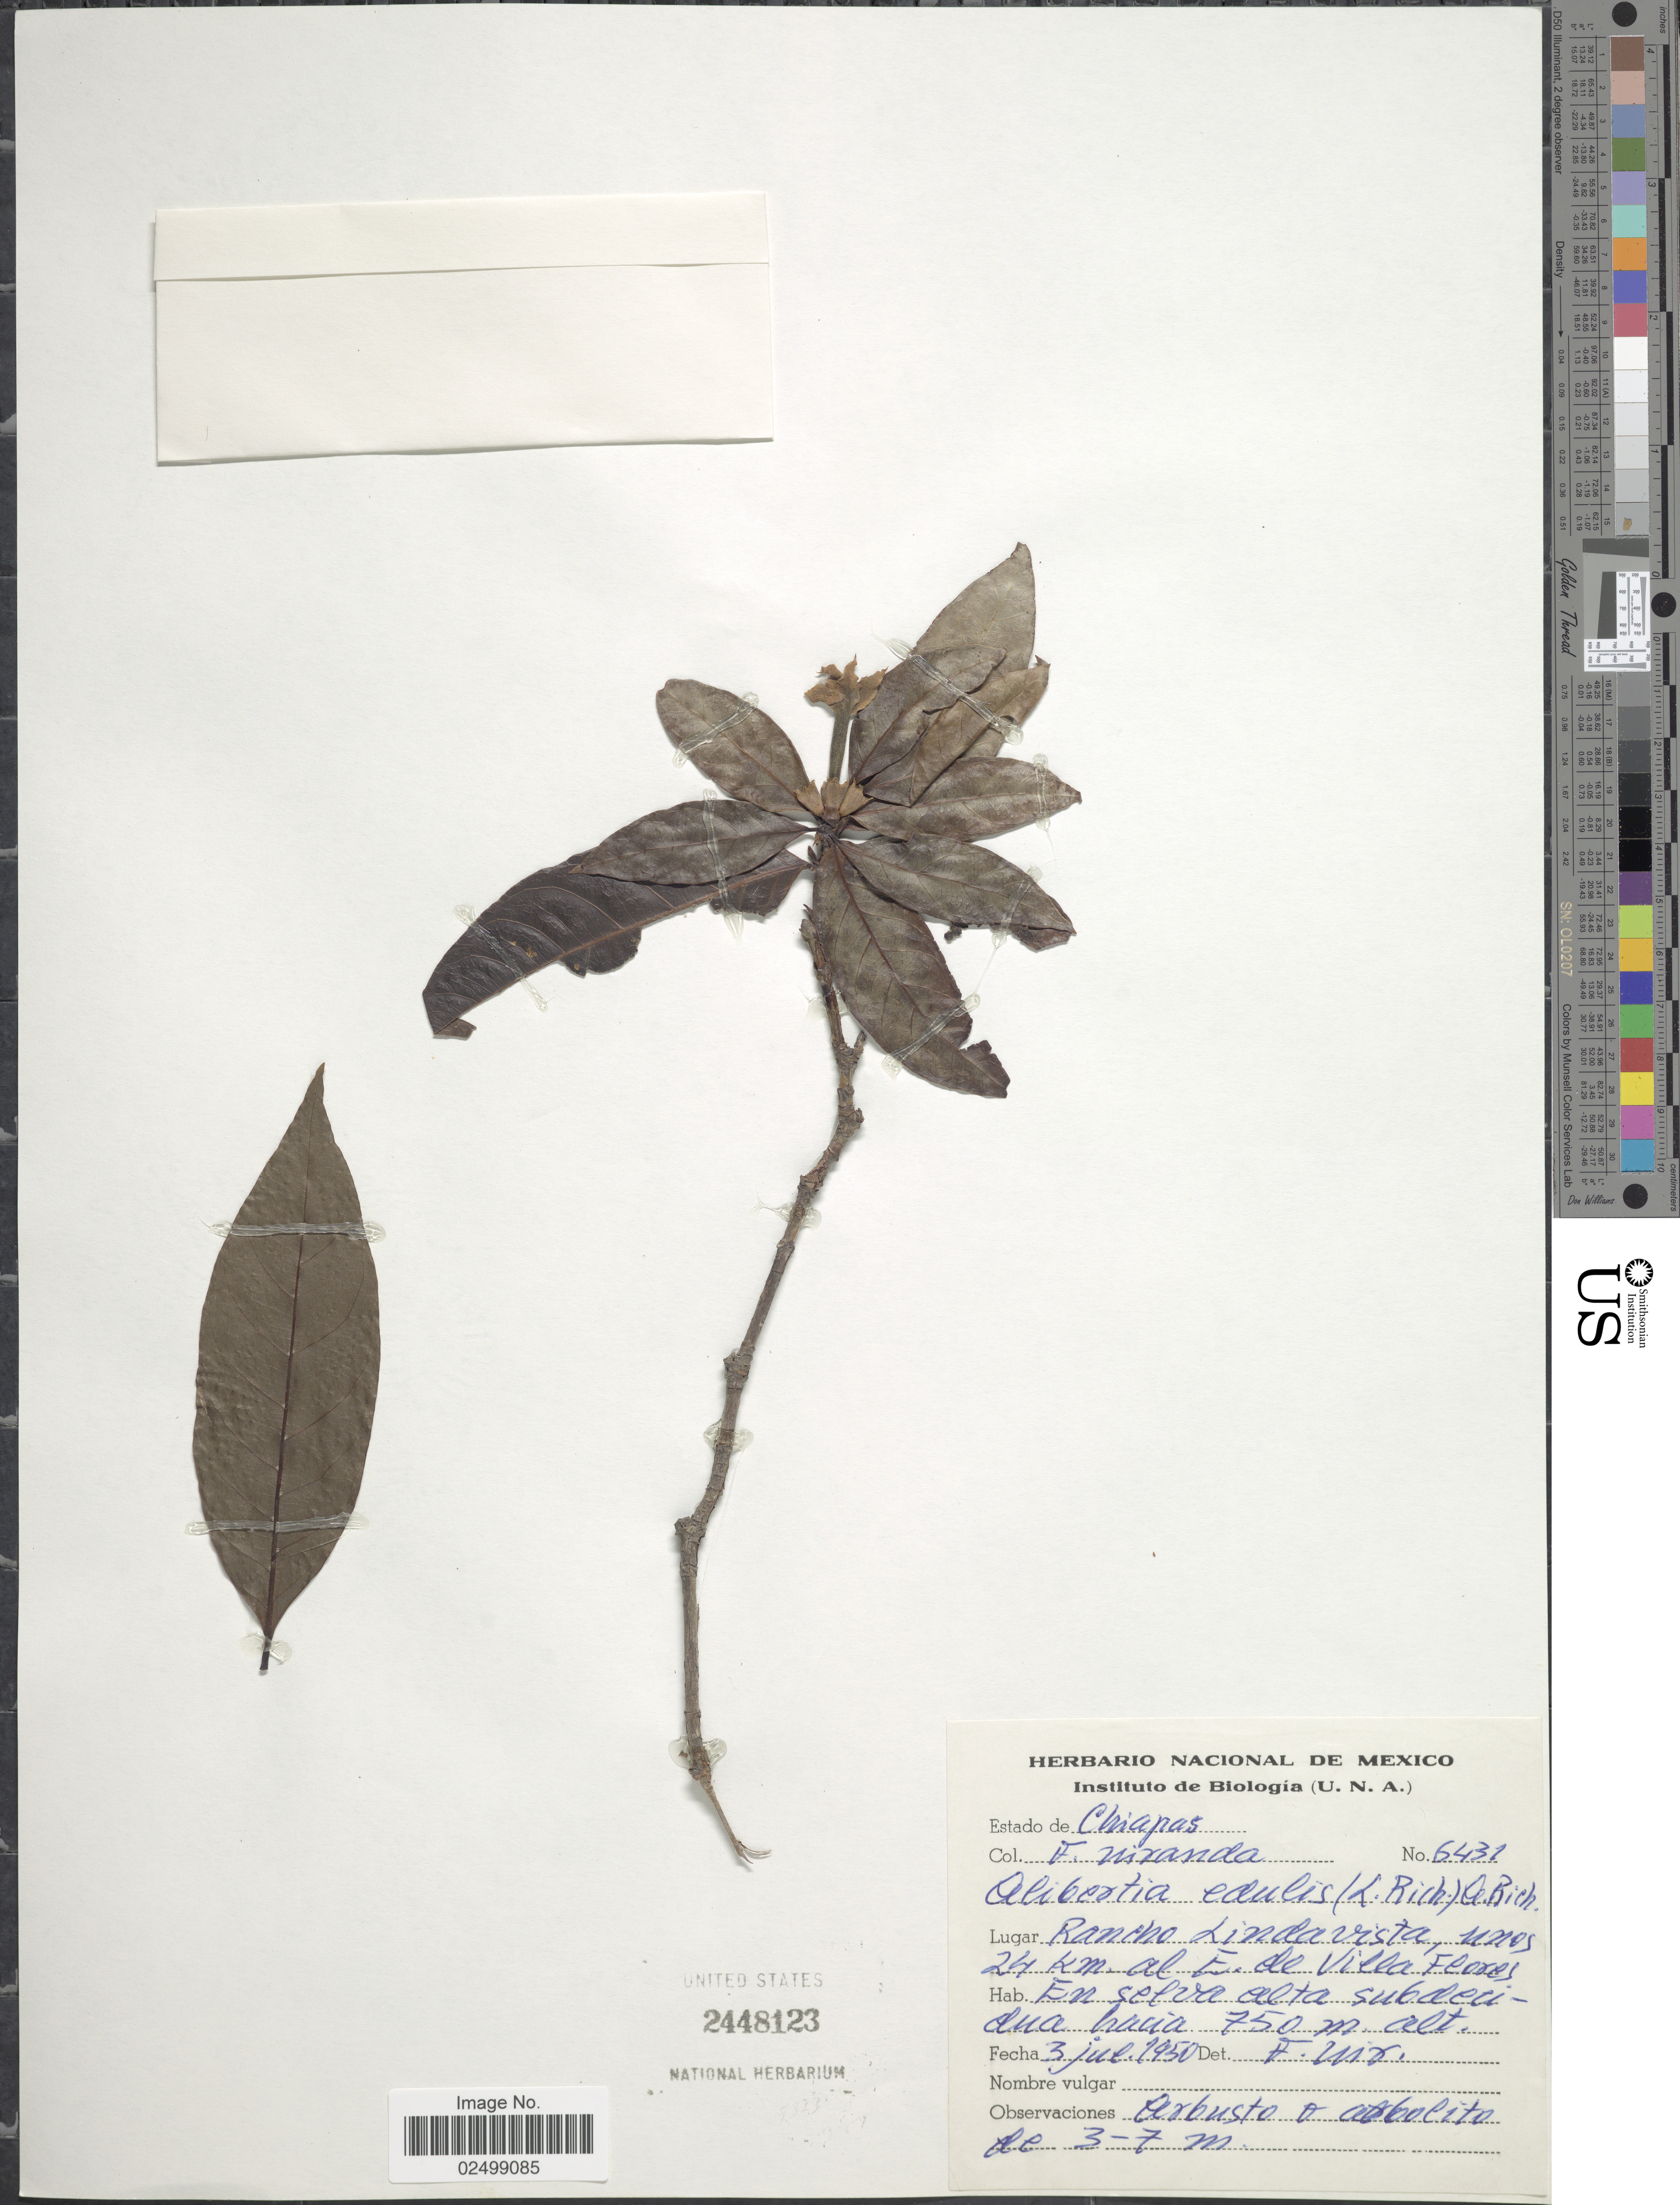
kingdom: Plantae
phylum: Tracheophyta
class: Magnoliopsida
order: Gentianales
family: Rubiaceae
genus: Alibertia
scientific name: Alibertia edulis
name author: (Rich.) A. Rich. ex DC.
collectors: F. Miranda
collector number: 6431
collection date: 1950-07-03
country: Mexico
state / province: Chiapas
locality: Rancho Lindavista unos 24 km. al E. de Villa Flores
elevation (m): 750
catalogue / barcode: US 2448123